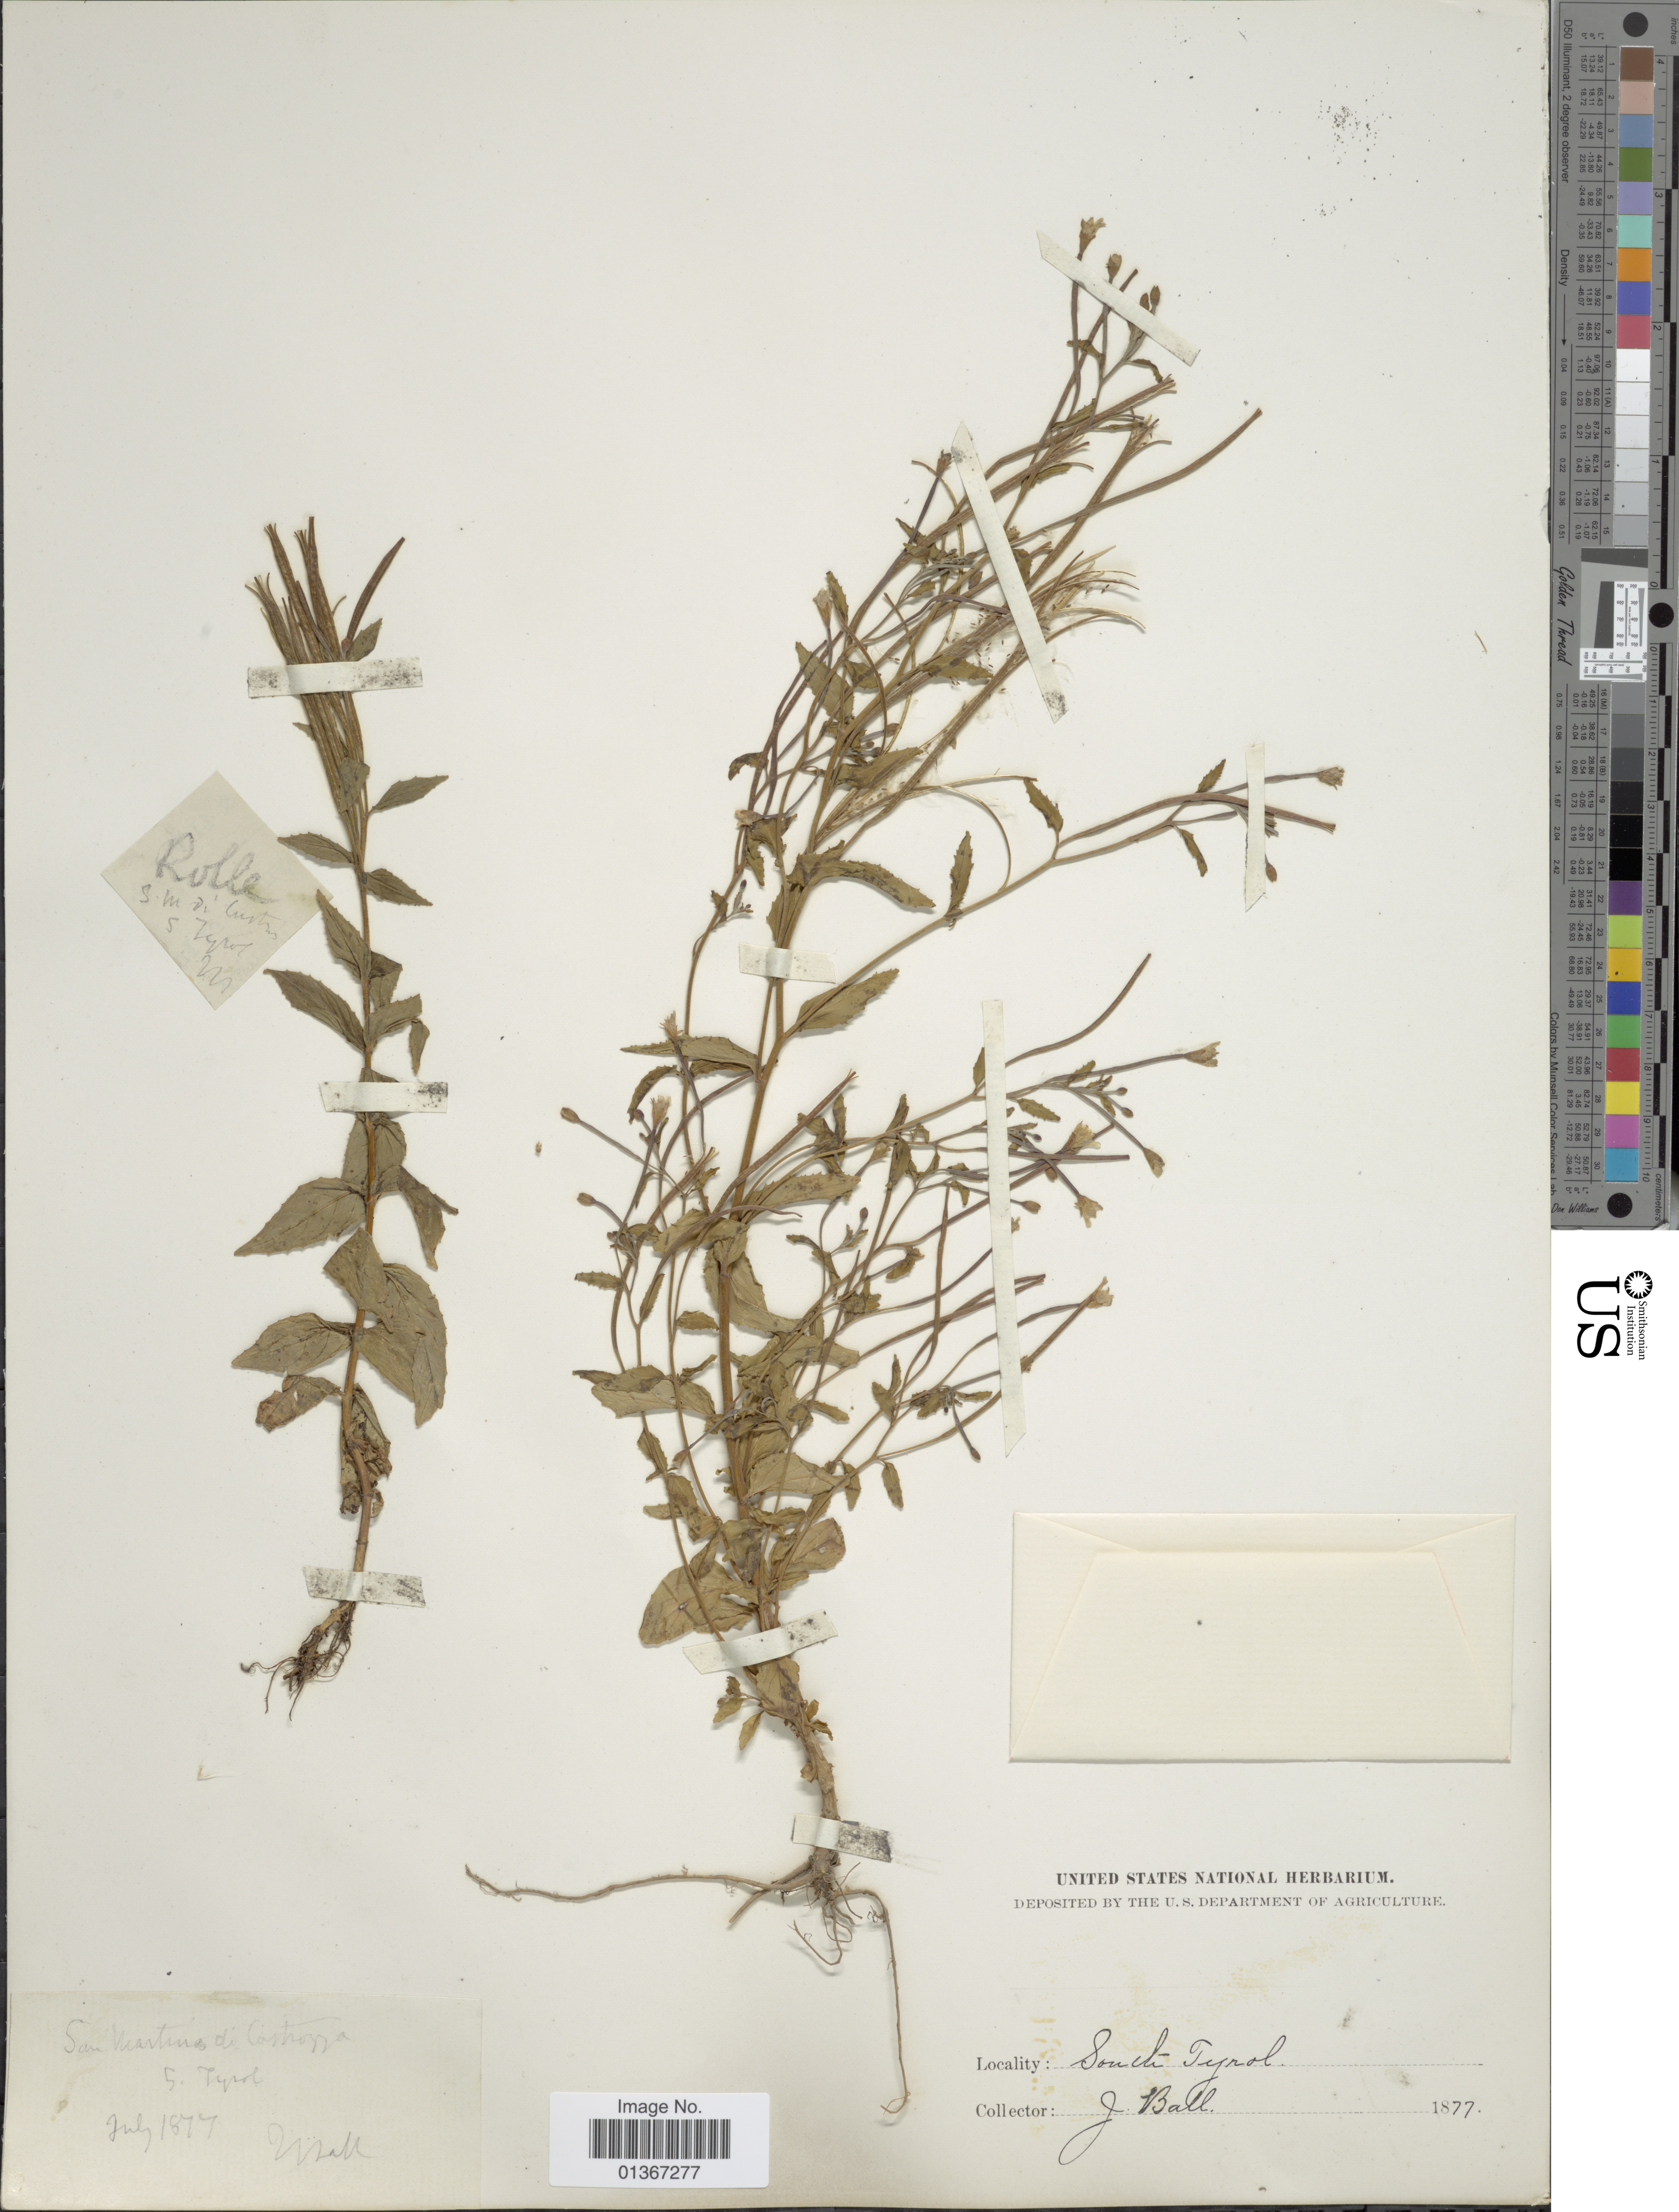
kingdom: Plantae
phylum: Tracheophyta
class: Magnoliopsida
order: Myrtales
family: Onagraceae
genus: Epilobium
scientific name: Epilobium sp.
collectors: J. Ball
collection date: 1877-07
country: Italy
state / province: Trentino-Alto Adige/Südtirol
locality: San martino di castrozza, South Tyrol